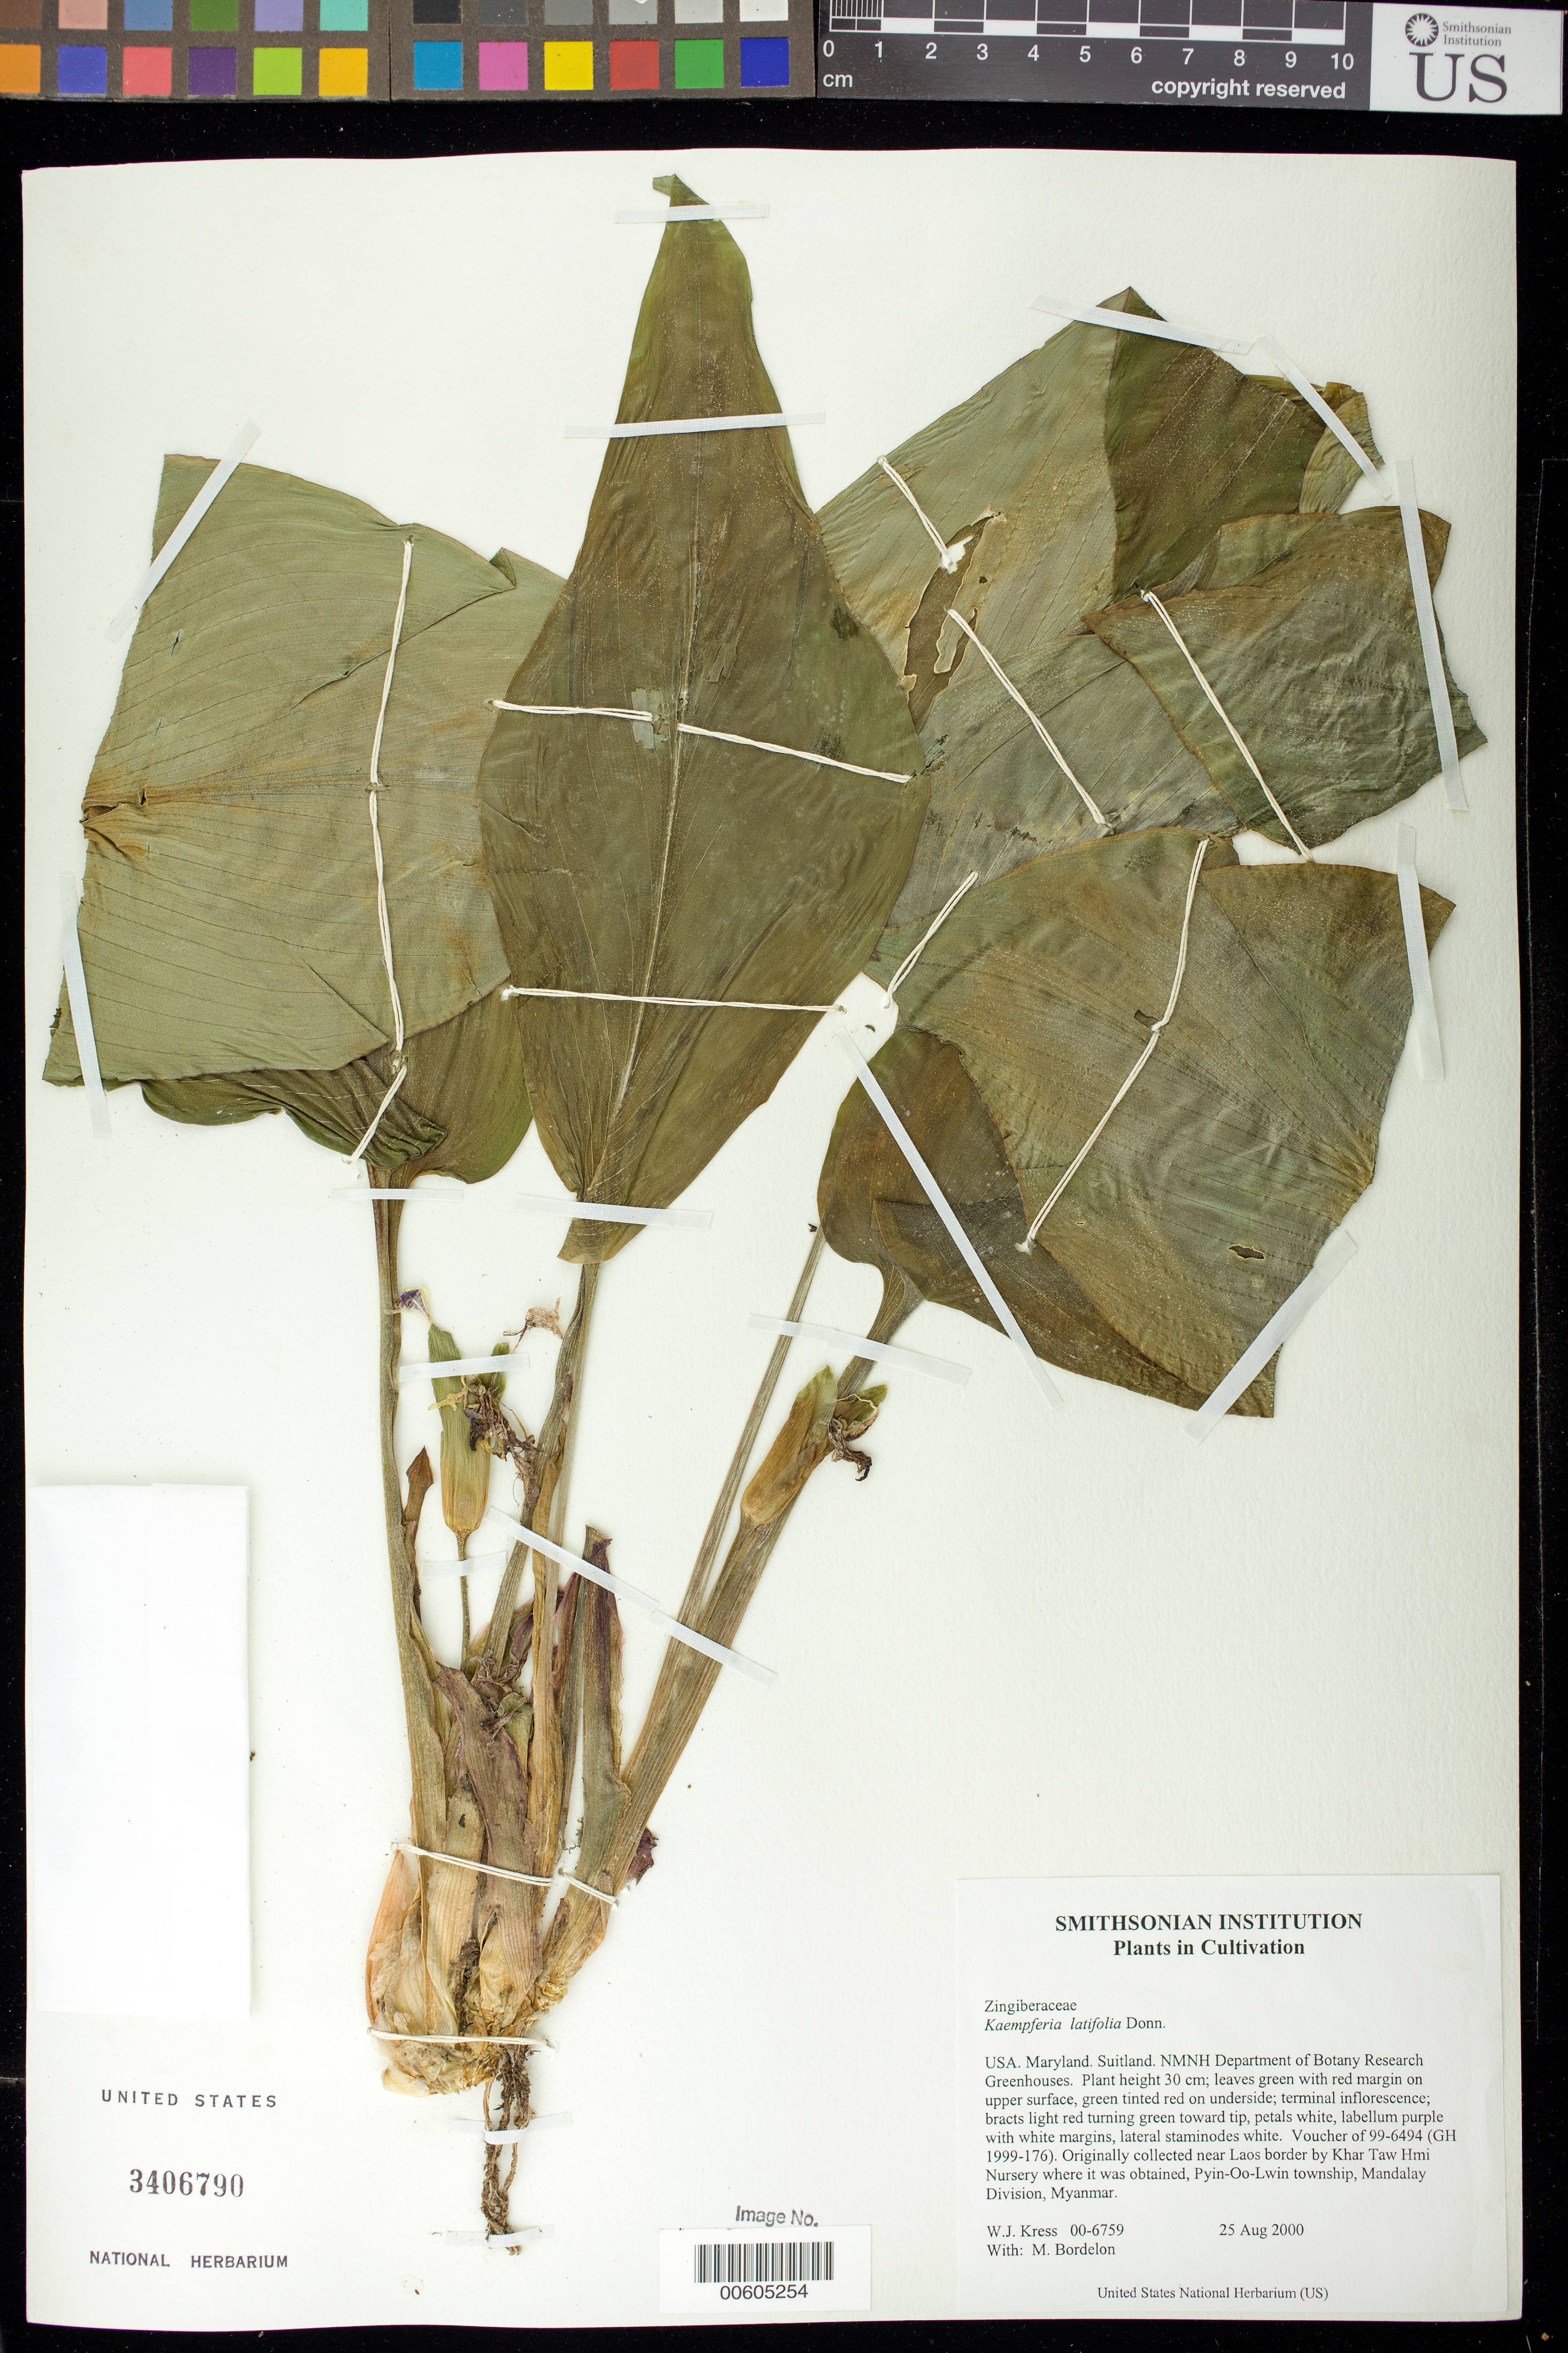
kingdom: Plantae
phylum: Tracheophyta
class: Liliopsida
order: Zingiberales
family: Zingiberaceae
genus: Kaempferia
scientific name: Kaempferia latifolia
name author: (Donn) Donn & Hornem.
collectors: W. J. Kress & M. Bordelon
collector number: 00-6759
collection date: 2000-08-25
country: United States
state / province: Maryland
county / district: Prince George's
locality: NMNH Botany Research Greenhouses. Suitland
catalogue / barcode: US 3406790